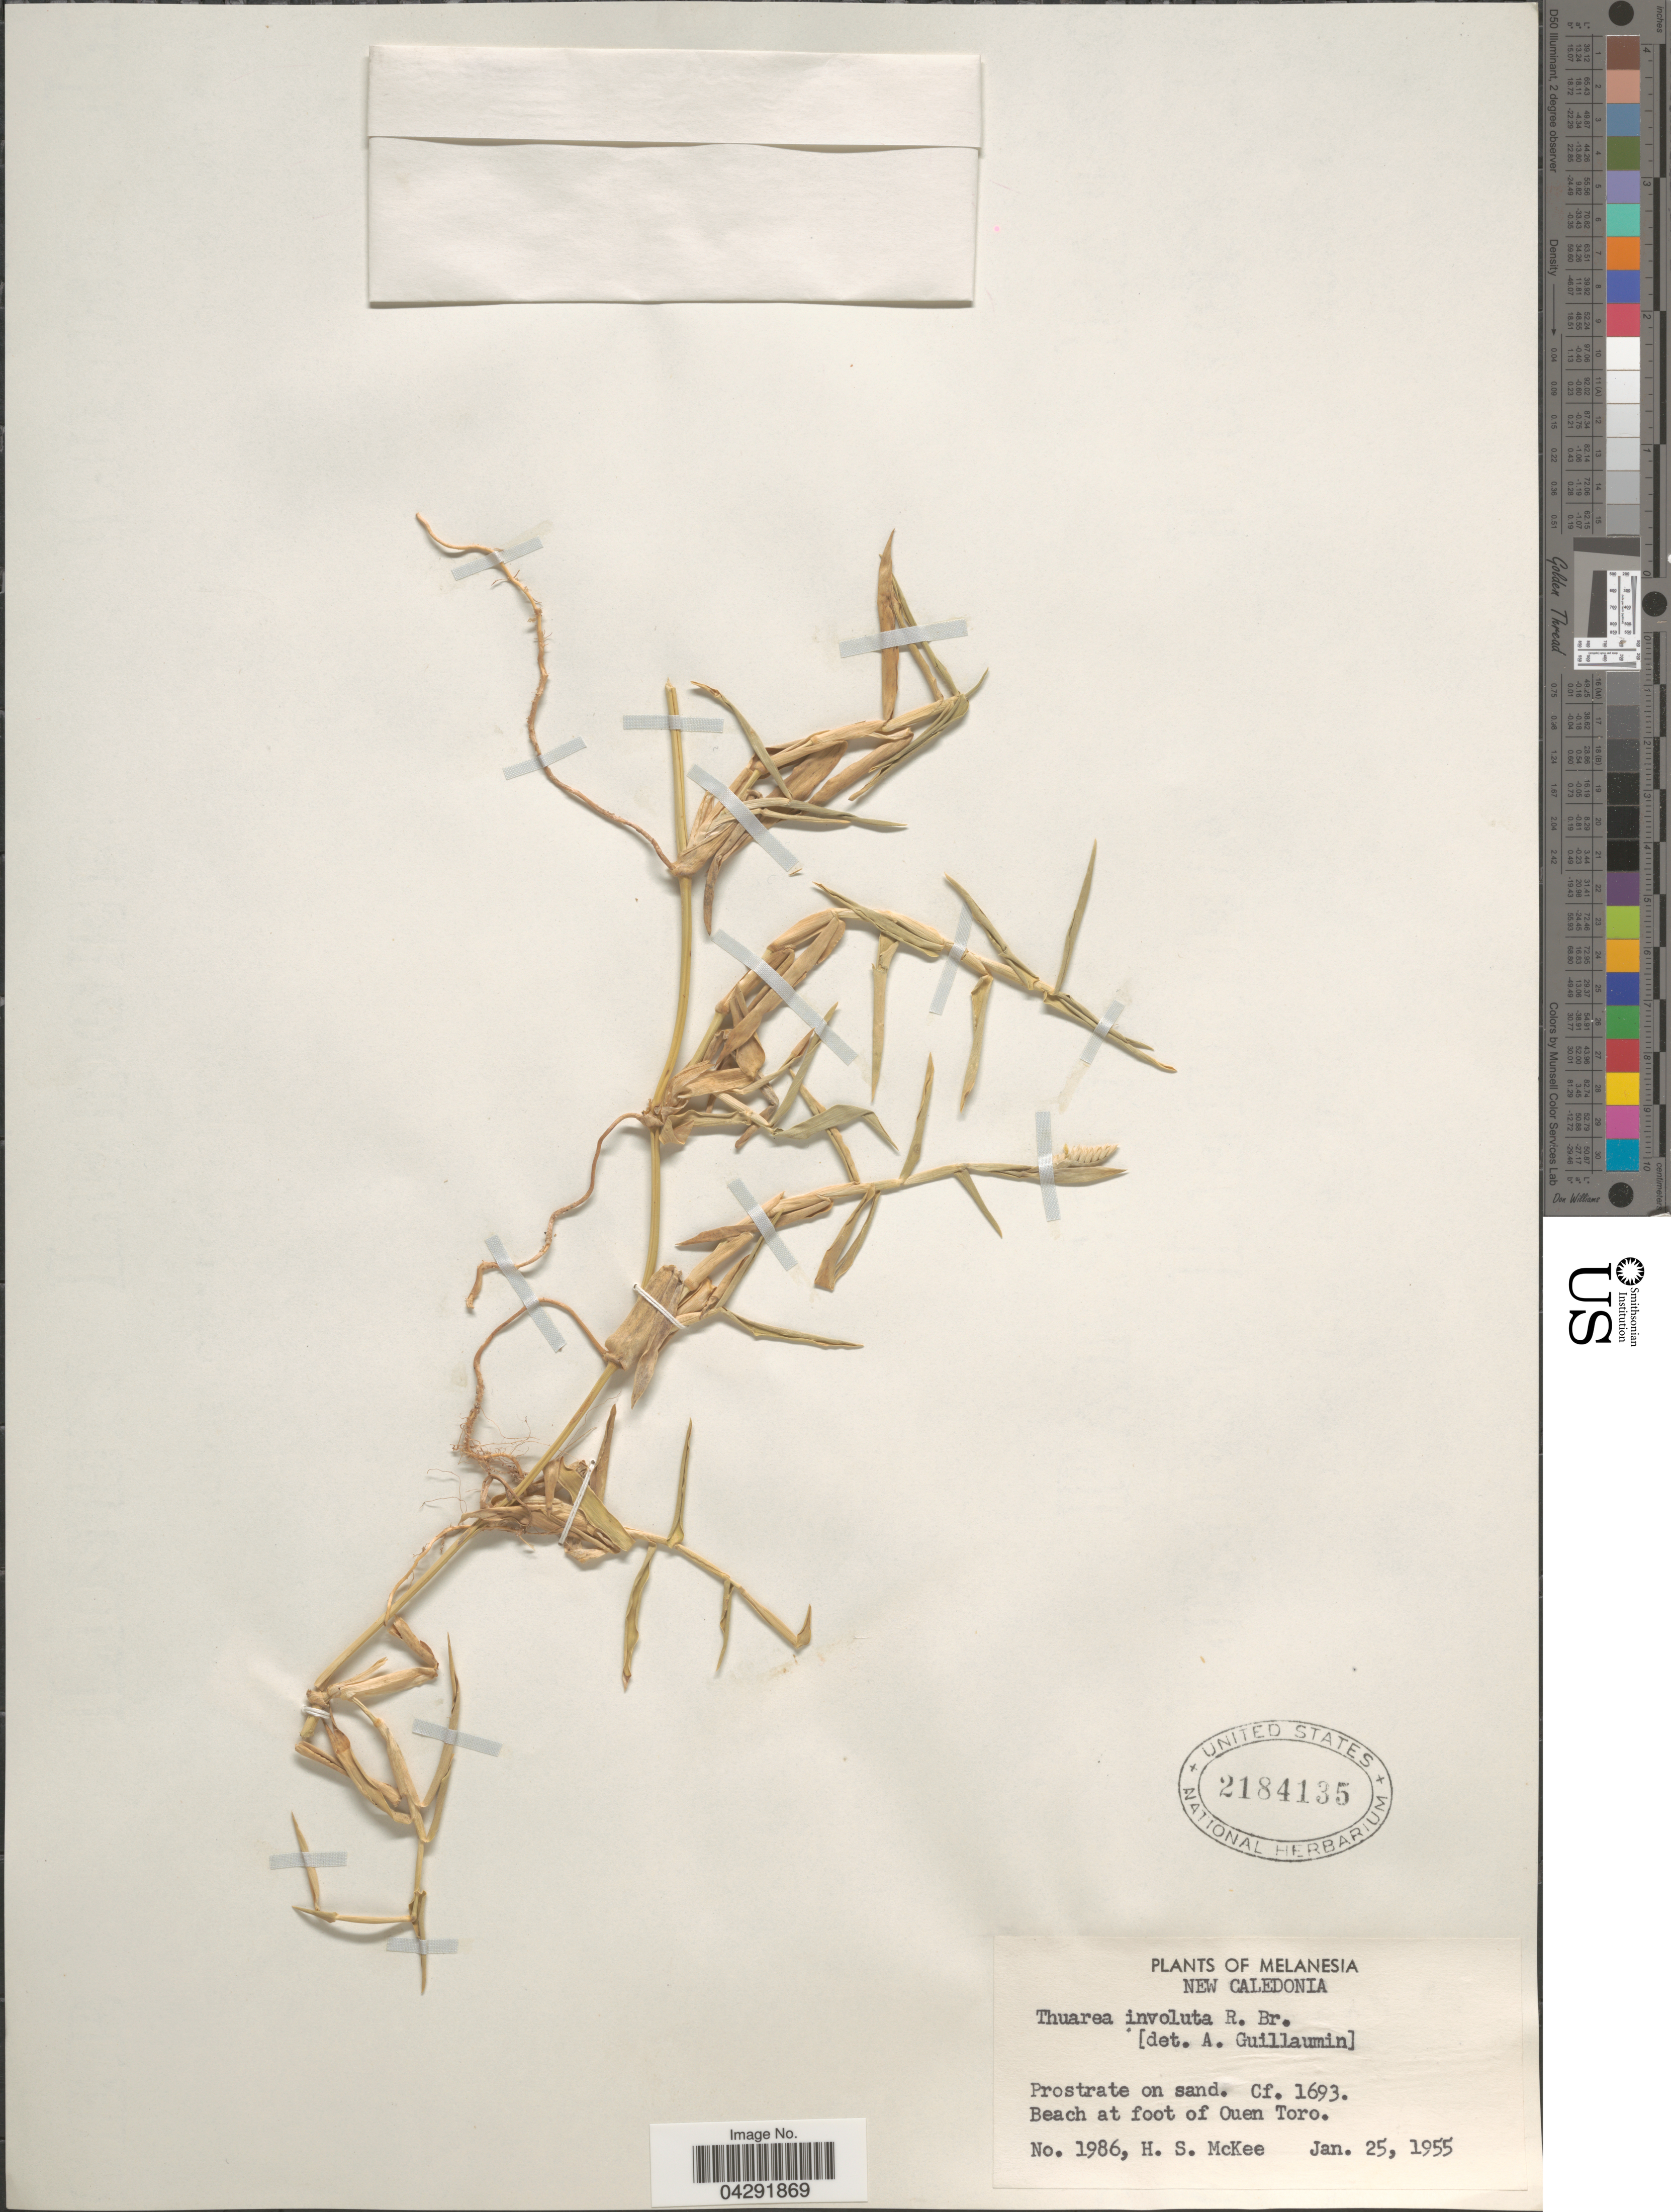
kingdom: Plantae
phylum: Tracheophyta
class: Liliopsida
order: Poales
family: Poaceae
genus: Thuarea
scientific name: Thuarea involuta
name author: (G. Forst.) R. Br. ex Sm.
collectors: H. S. McKee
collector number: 1986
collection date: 1955-01-25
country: New Caledonia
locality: Melanesia [unsure placement] Cf.1693. Beach at foot of Ouen Toro.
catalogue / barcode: US 2184135